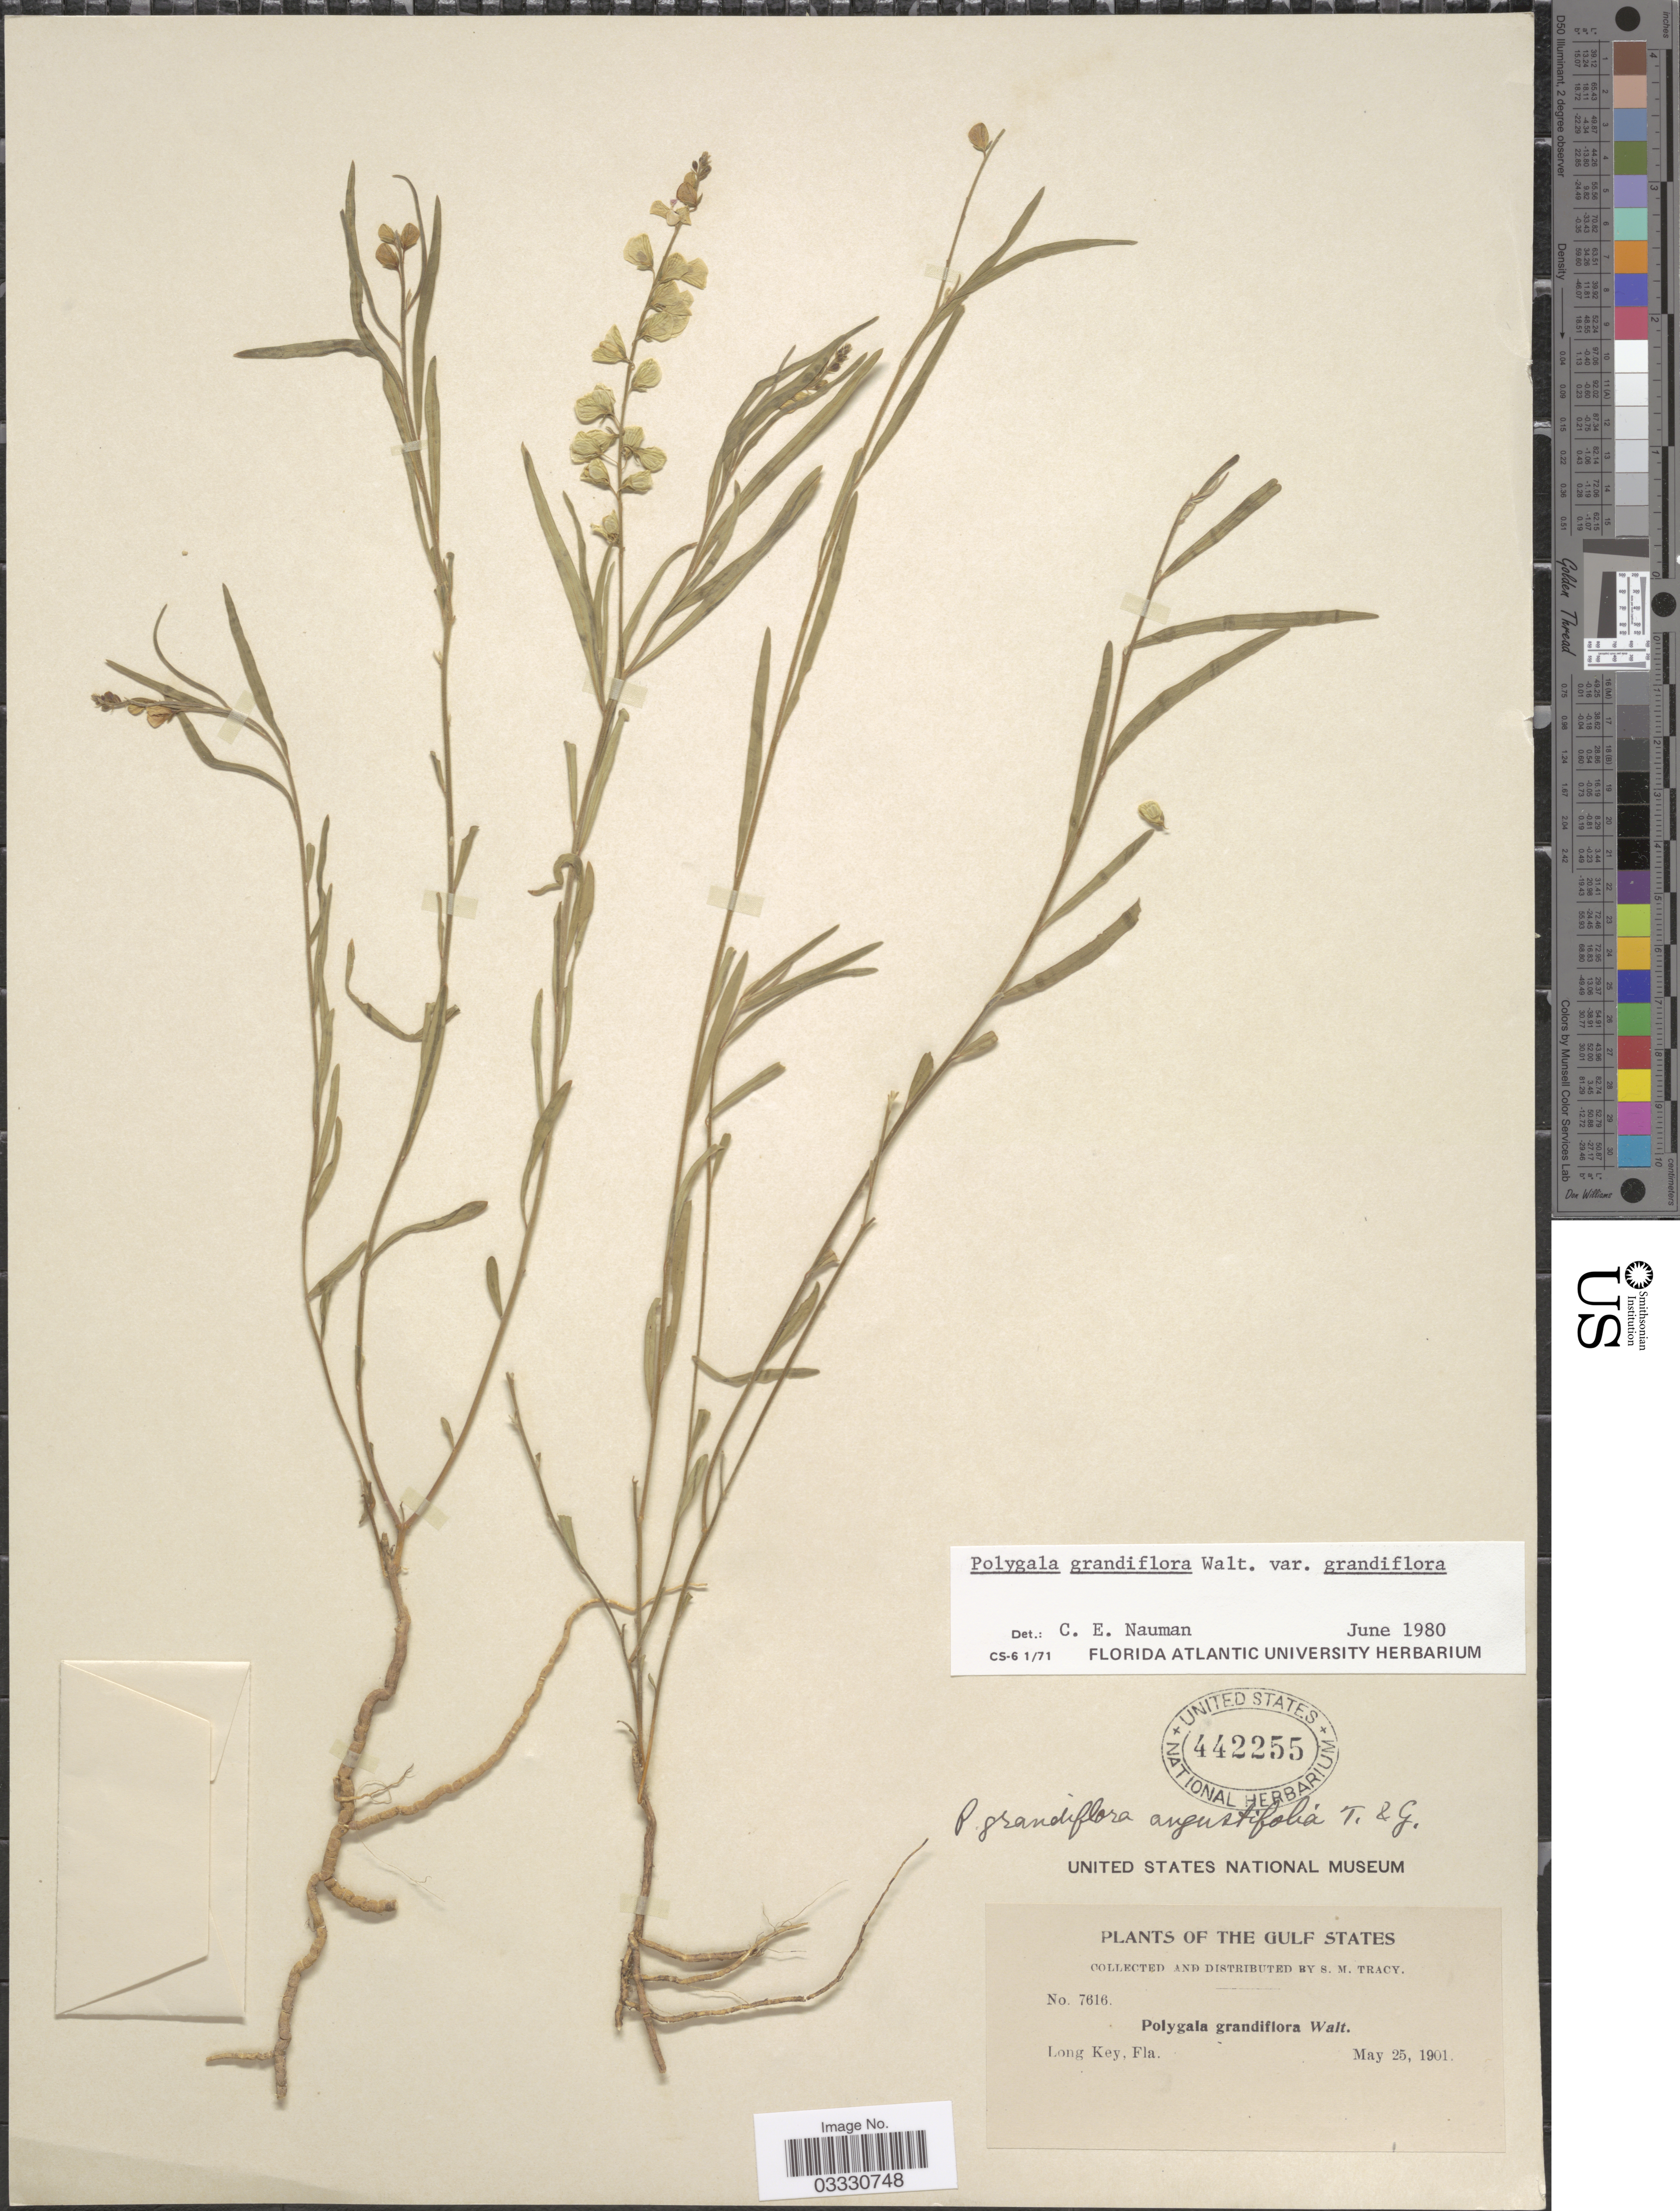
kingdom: Plantae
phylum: Tracheophyta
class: Magnoliopsida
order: Fabales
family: Polygalaceae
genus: Asemeia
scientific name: Asemeia grandiflora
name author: (Walter) Small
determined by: Strong, Mark T., (BOT), Smithsonian Institution - National Museum of Natural History (UNITED STATES)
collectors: S. M. Tracy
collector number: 7616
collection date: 1901-05-25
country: United States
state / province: Florida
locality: The Gulf States. Long Key.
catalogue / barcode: US 442255